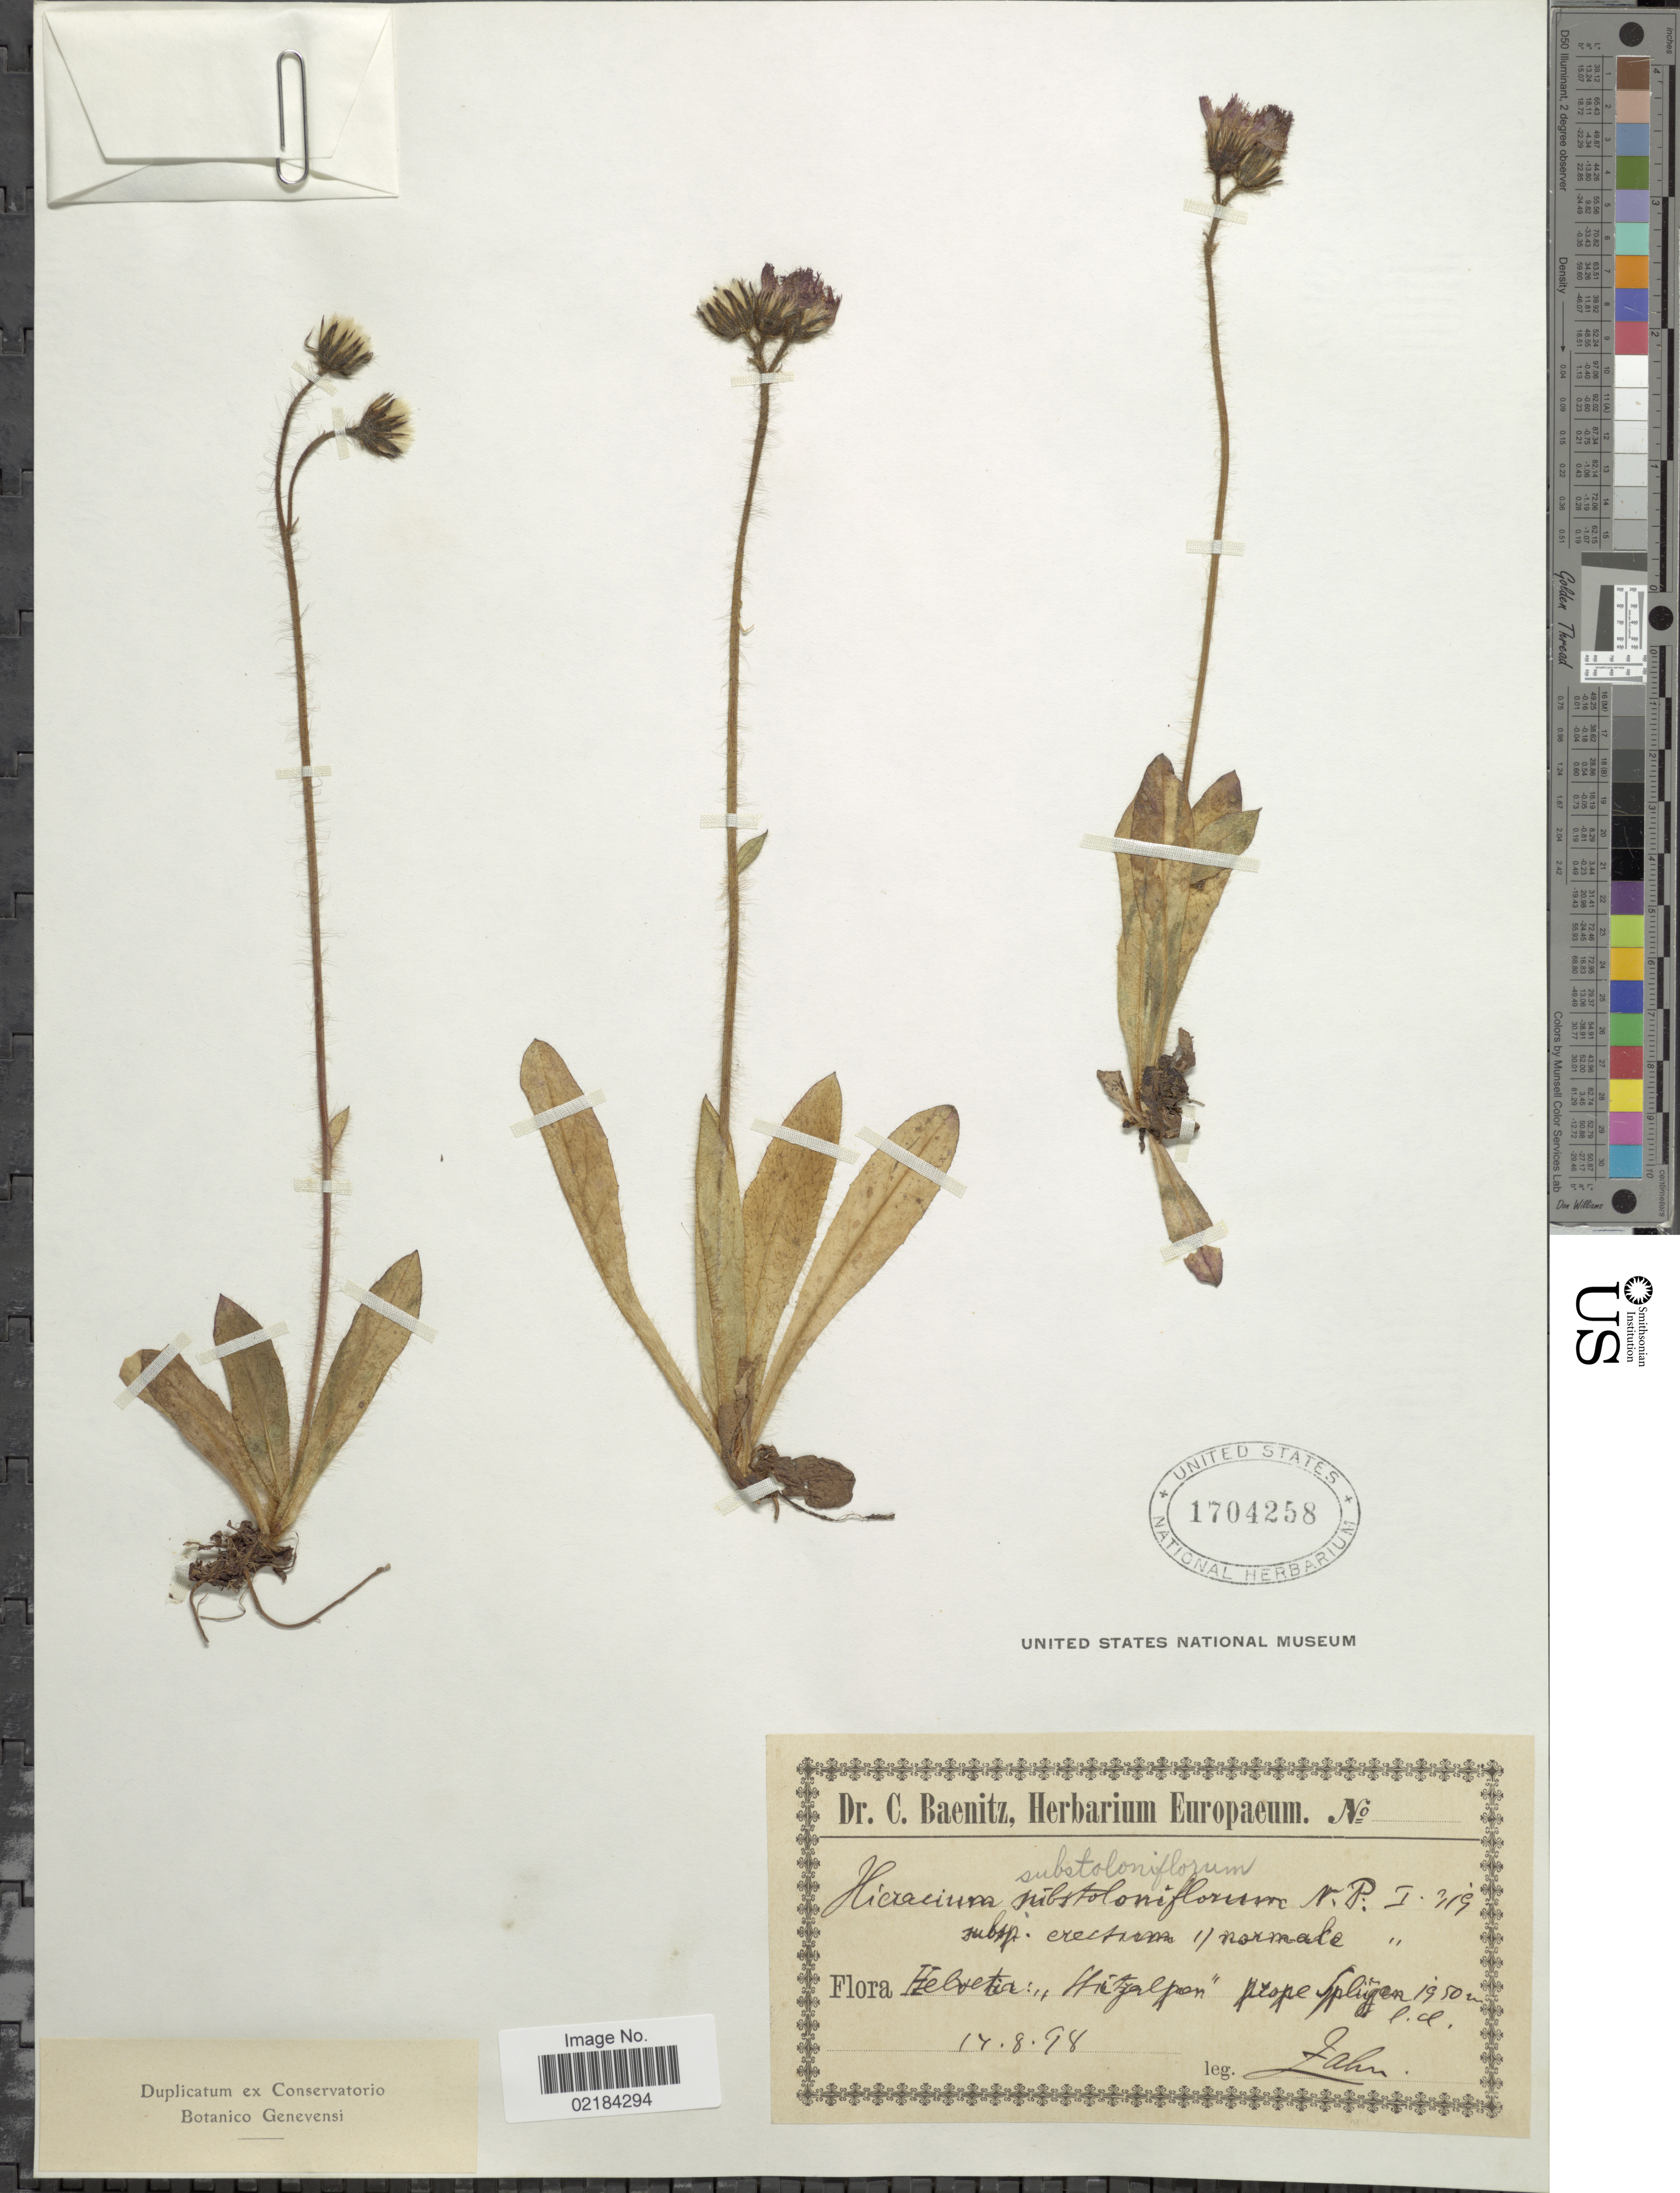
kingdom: Plantae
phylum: Tracheophyta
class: Magnoliopsida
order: Asterales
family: Asteraceae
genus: Pilosella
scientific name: Pilosella substoloniflora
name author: (Peter) Soják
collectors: Zahn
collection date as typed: Transcribed d/m/y: 14/8/98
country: Switzerland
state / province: Graubunden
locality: prope Splügen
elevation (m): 1950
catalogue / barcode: US 1704258